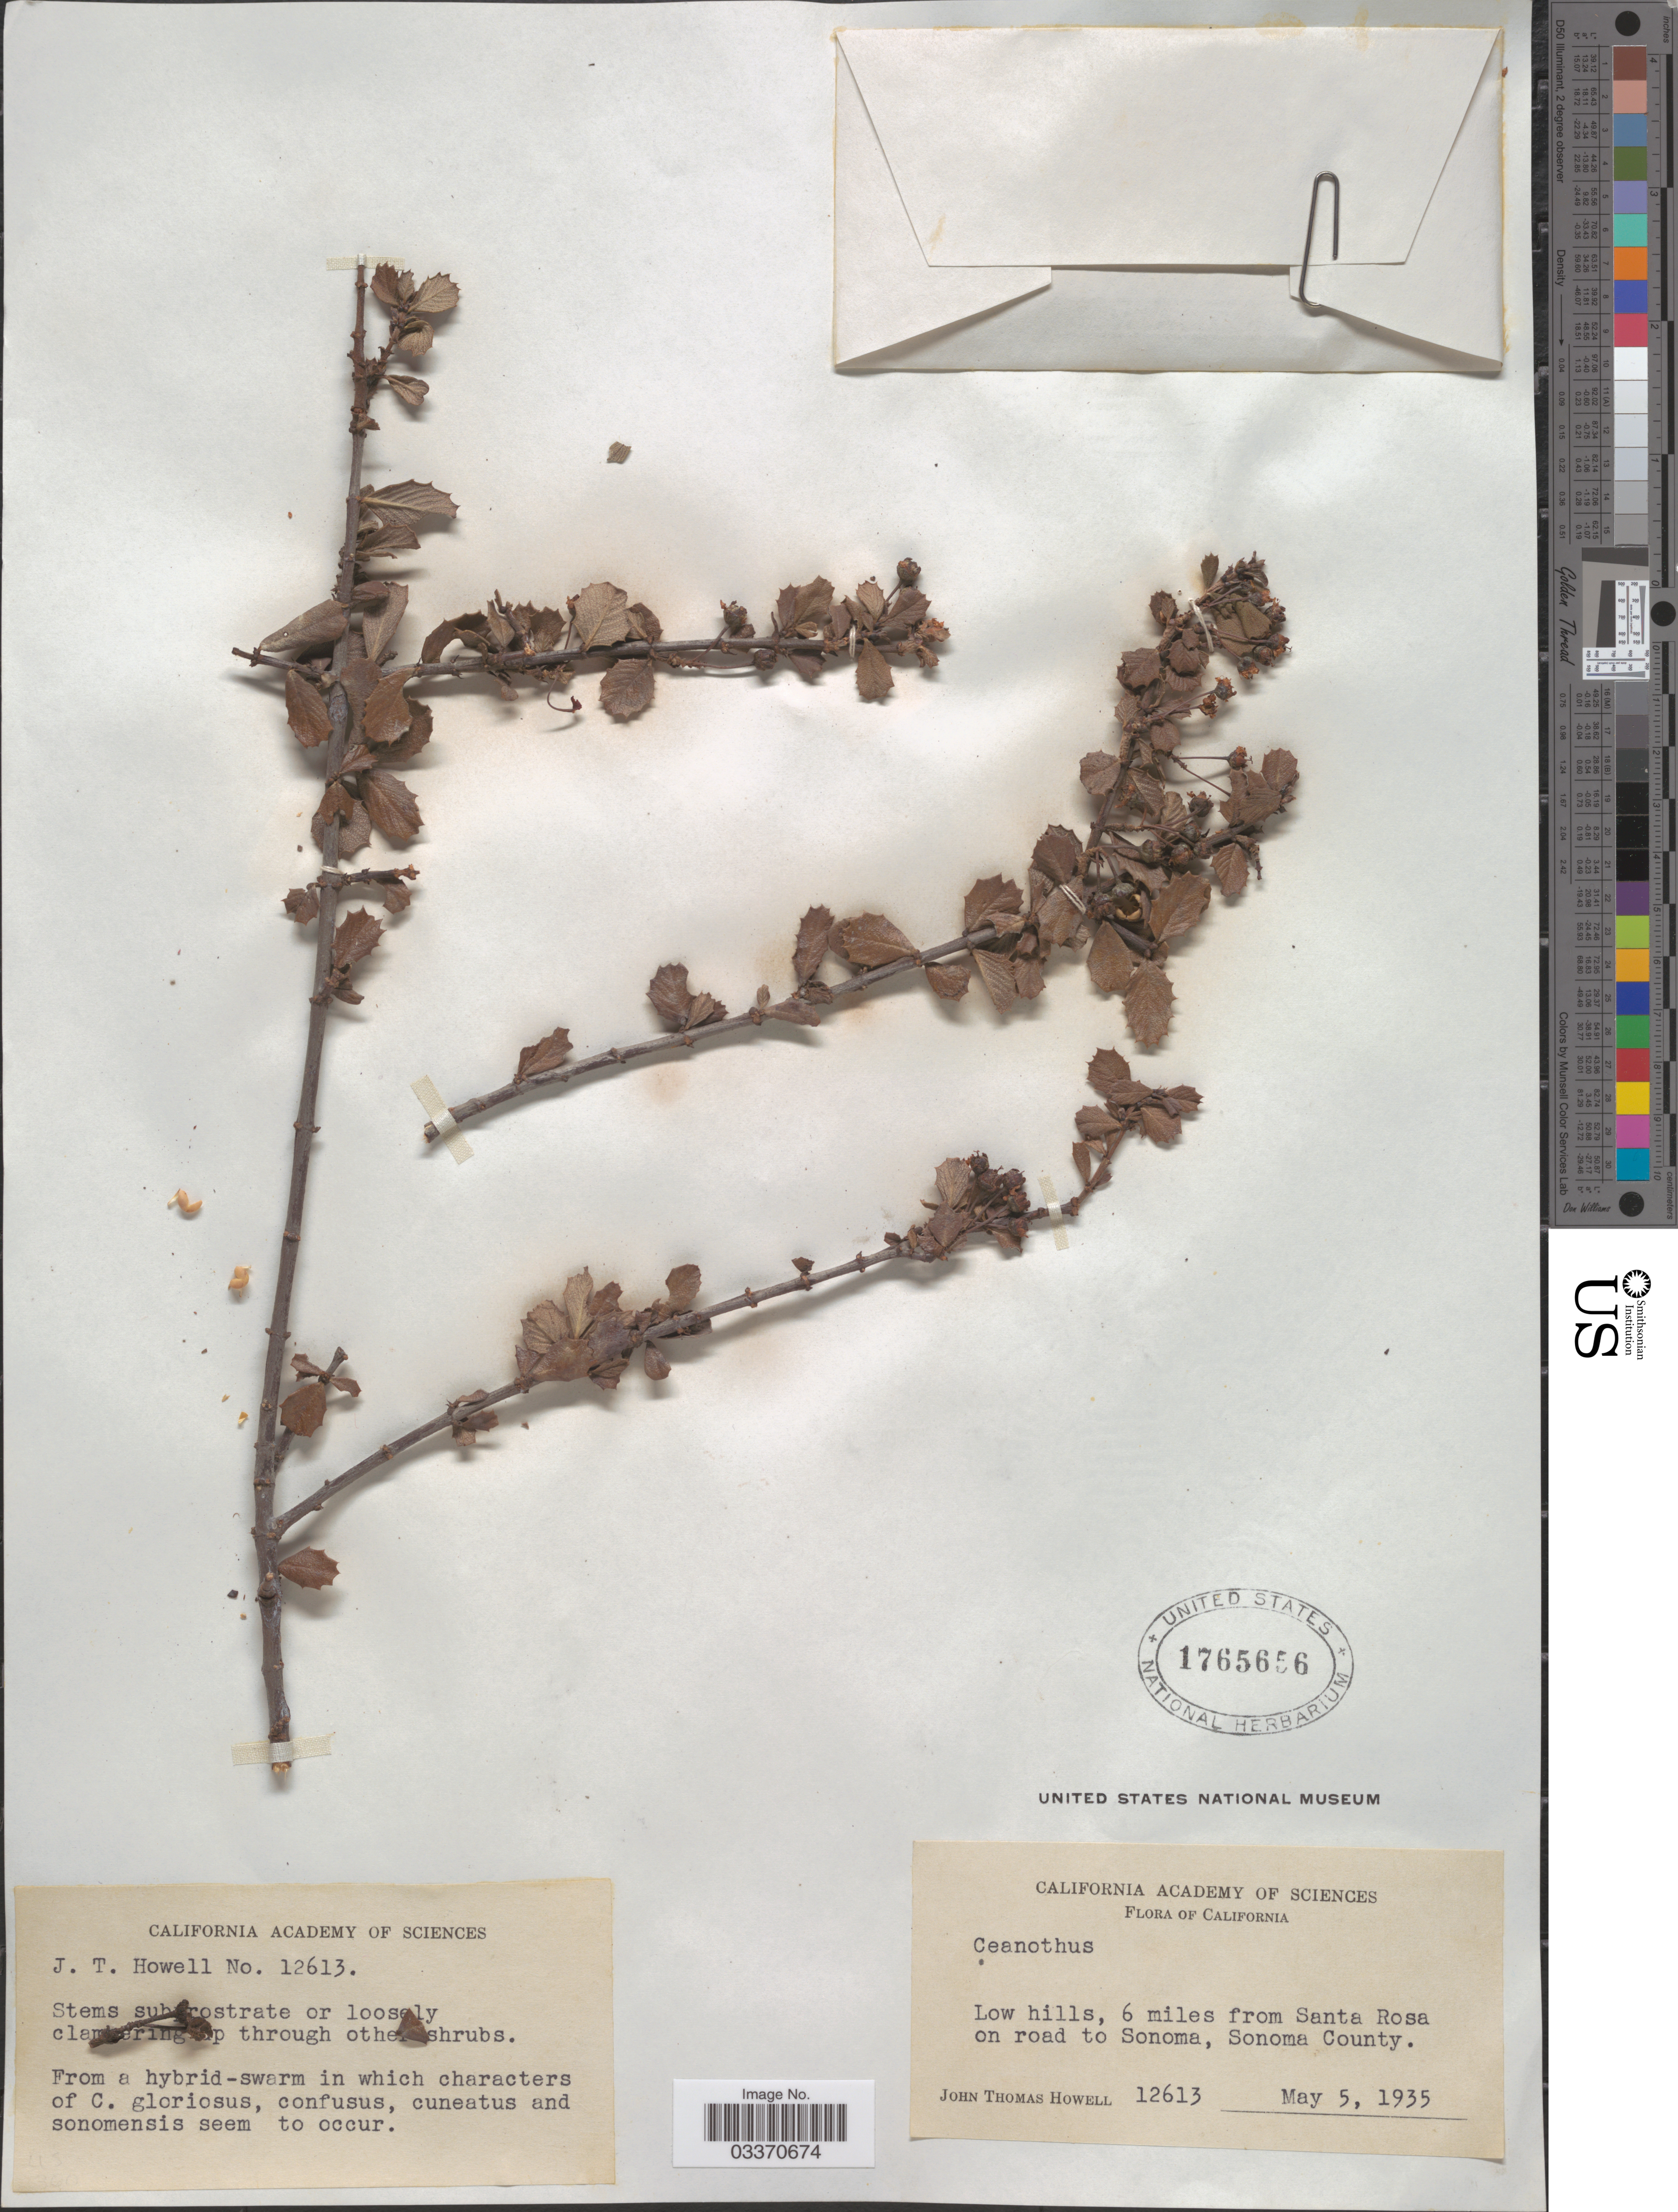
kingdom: Plantae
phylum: Tracheophyta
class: Magnoliopsida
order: Rosales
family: Rhamnaceae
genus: Ceanothus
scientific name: Ceanothus sp.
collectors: J. T. Howell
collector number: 12613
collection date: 1935-05-05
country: United States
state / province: California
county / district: Sonoma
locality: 6 miles from Santa Rosa on road to Sonoma, Sonoma County.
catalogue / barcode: US 1765656